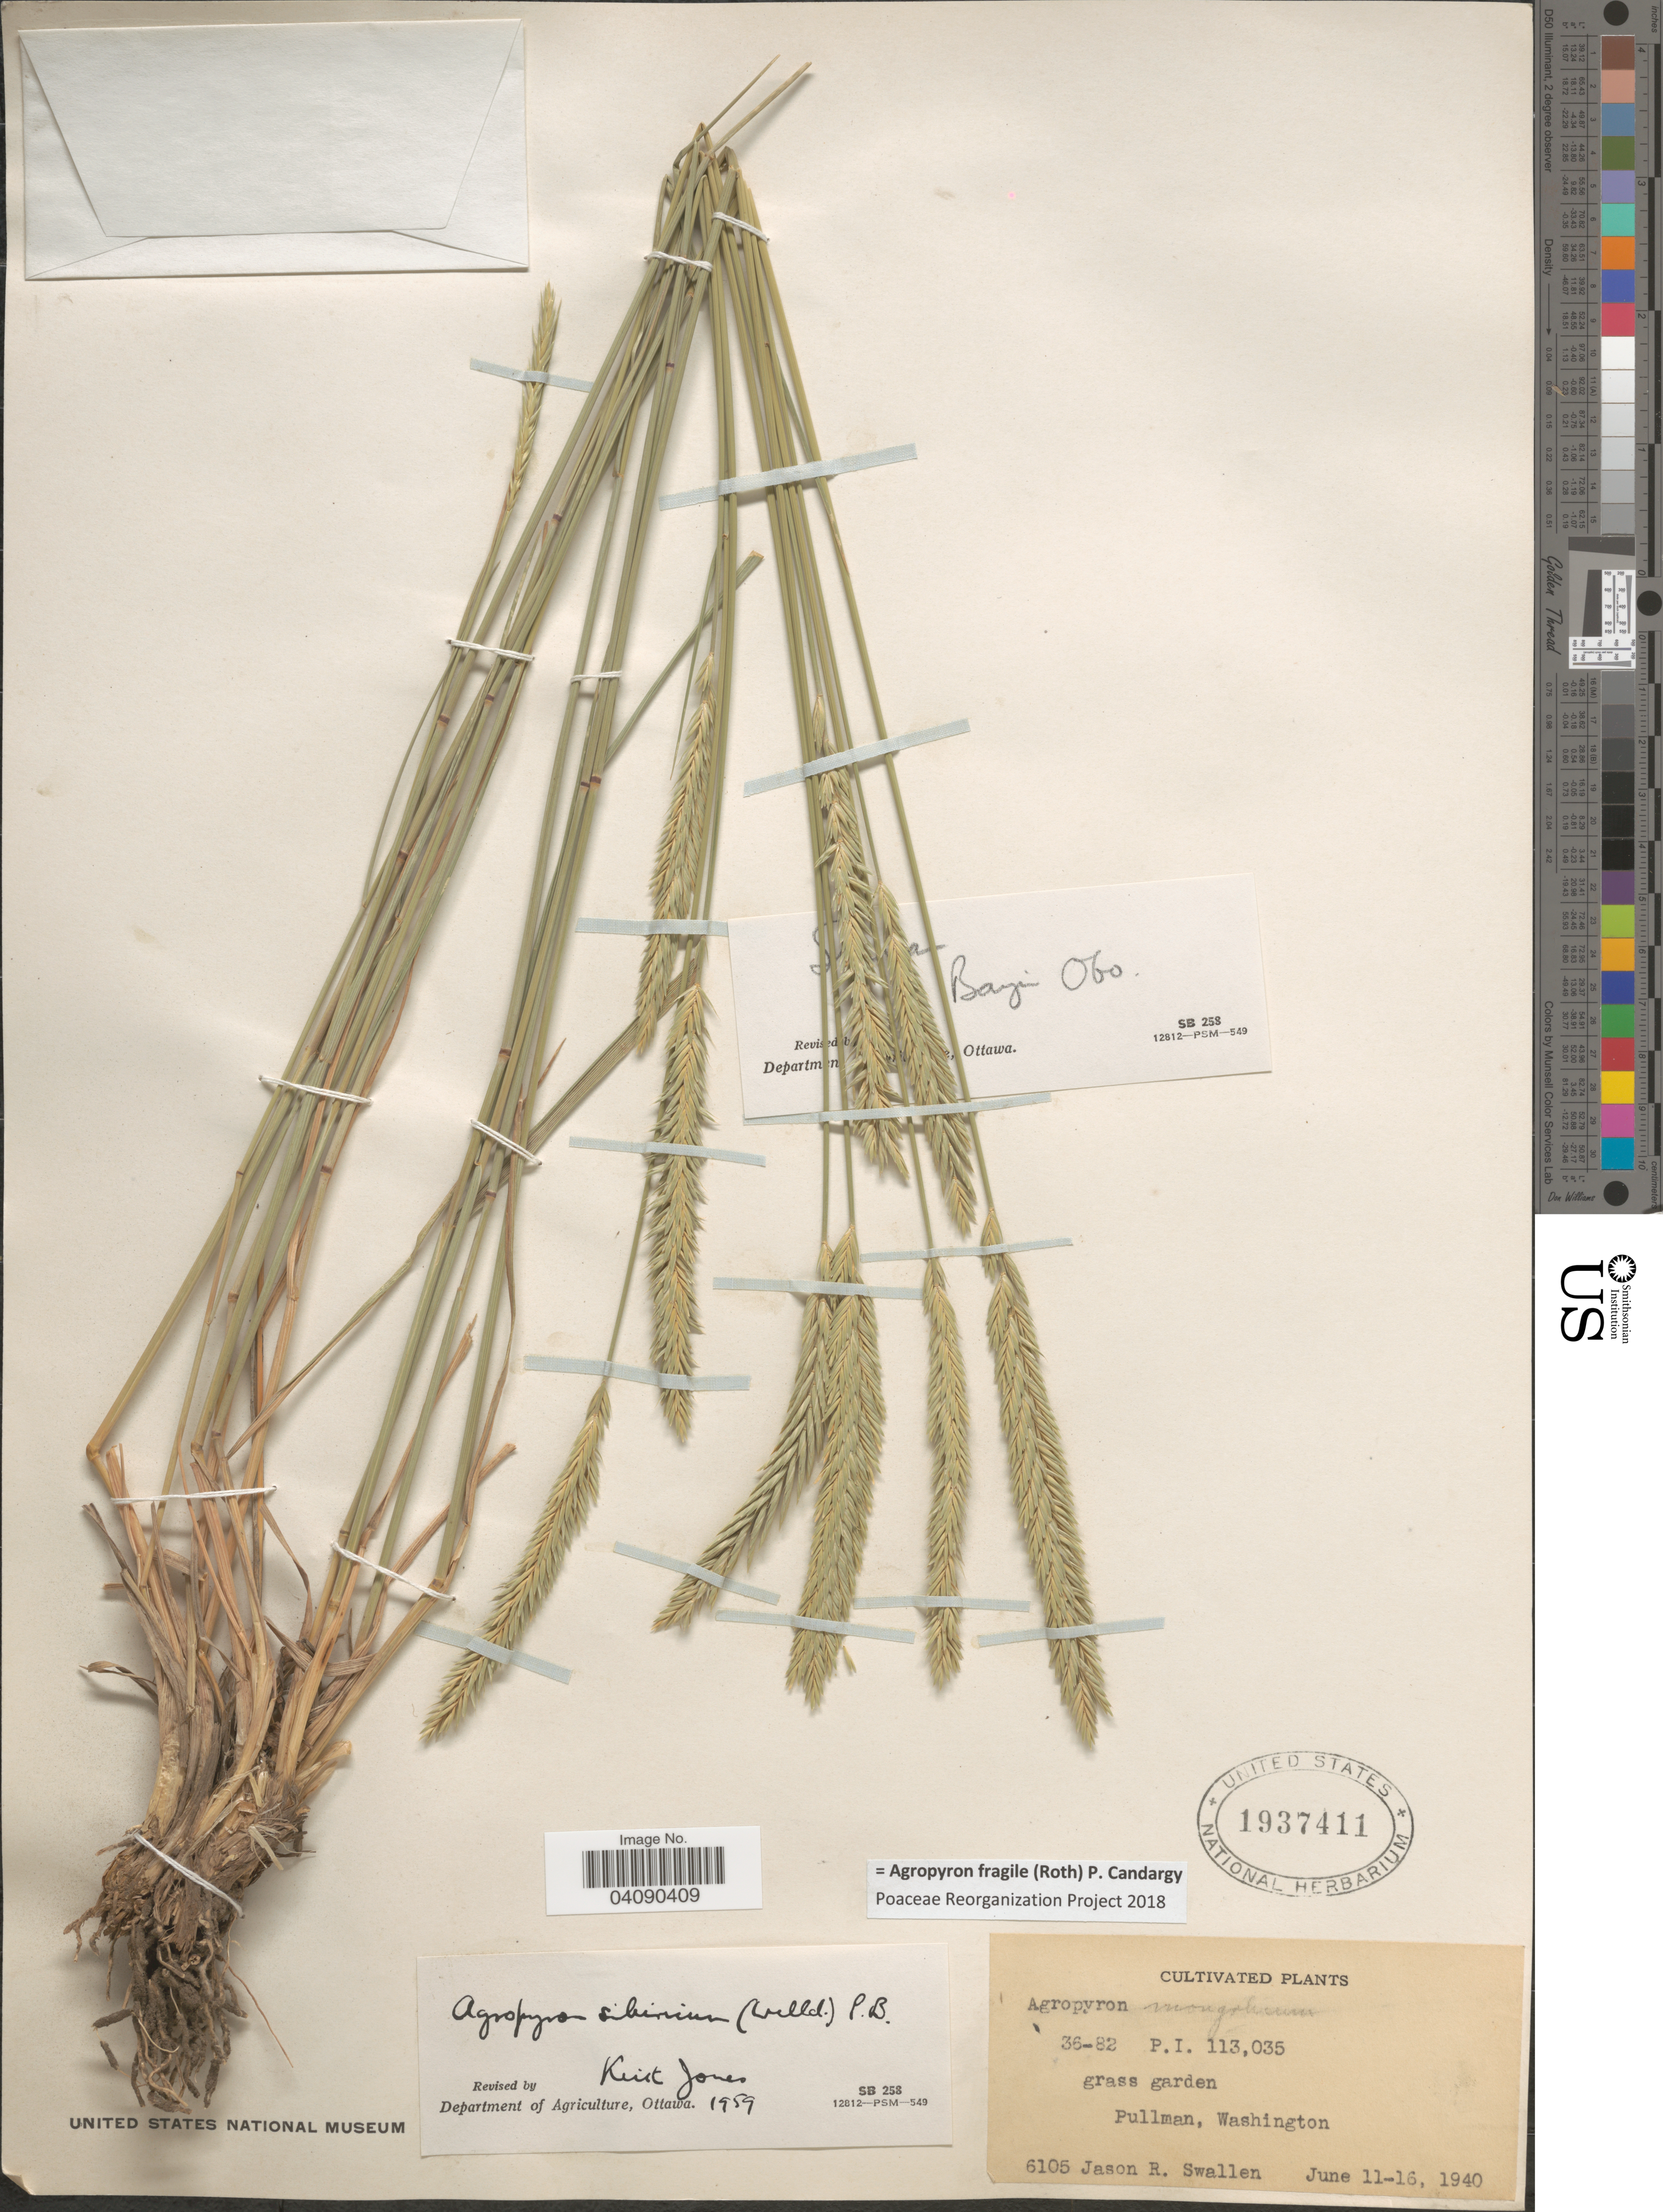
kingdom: Plantae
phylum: Tracheophyta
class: Liliopsida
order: Poales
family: Poaceae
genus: Agropyron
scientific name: Agropyron fragile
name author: (Roth) Candargy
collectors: J. R. Swallen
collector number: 6105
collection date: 1940-06-11/1940-06-16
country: United States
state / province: Washington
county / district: Whitman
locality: Grass garden. Pullman.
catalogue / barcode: US 1937411